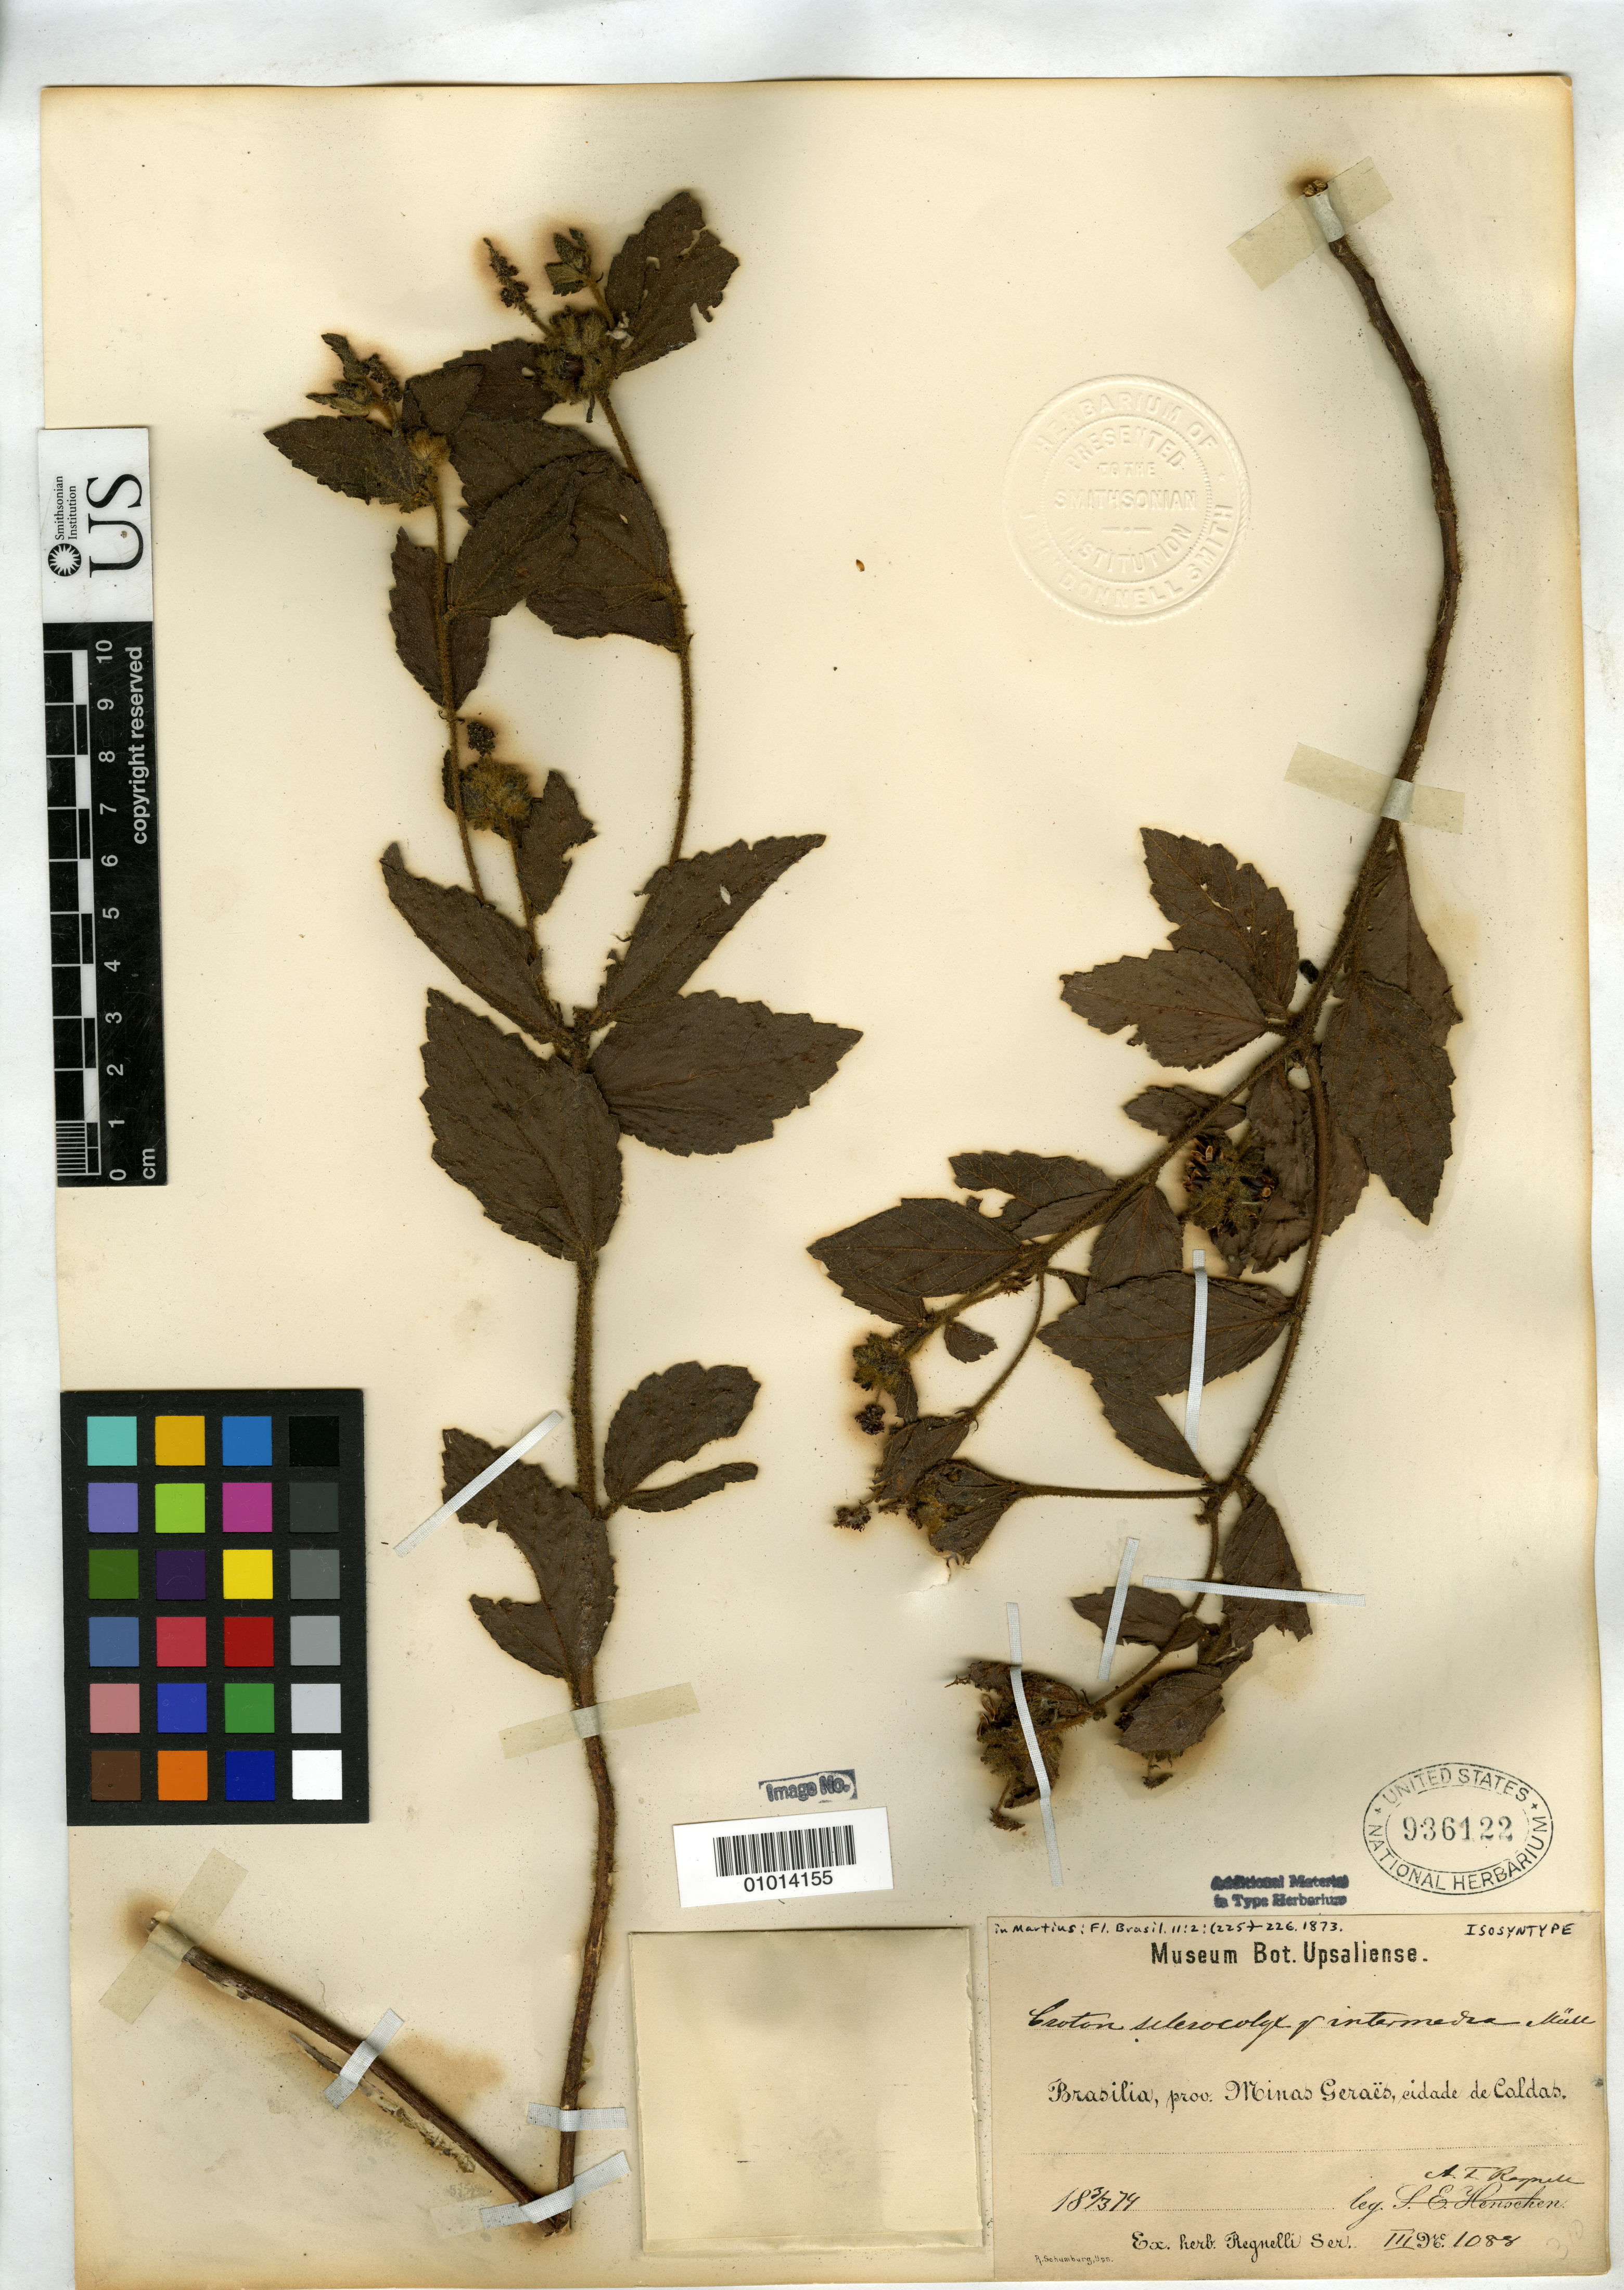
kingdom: Plantae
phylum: Tracheophyta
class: Magnoliopsida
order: Malpighiales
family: Euphorbiaceae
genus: Croton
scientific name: Croton sclerocalyx var. intermedius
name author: Müll. Arg. in Mart.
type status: Isosyntype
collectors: A. F. Regnell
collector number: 1088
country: Brazil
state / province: Minas Gerais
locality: Caldas.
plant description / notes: Specimen ex john Donnell Smith herbarium.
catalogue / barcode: US 936122